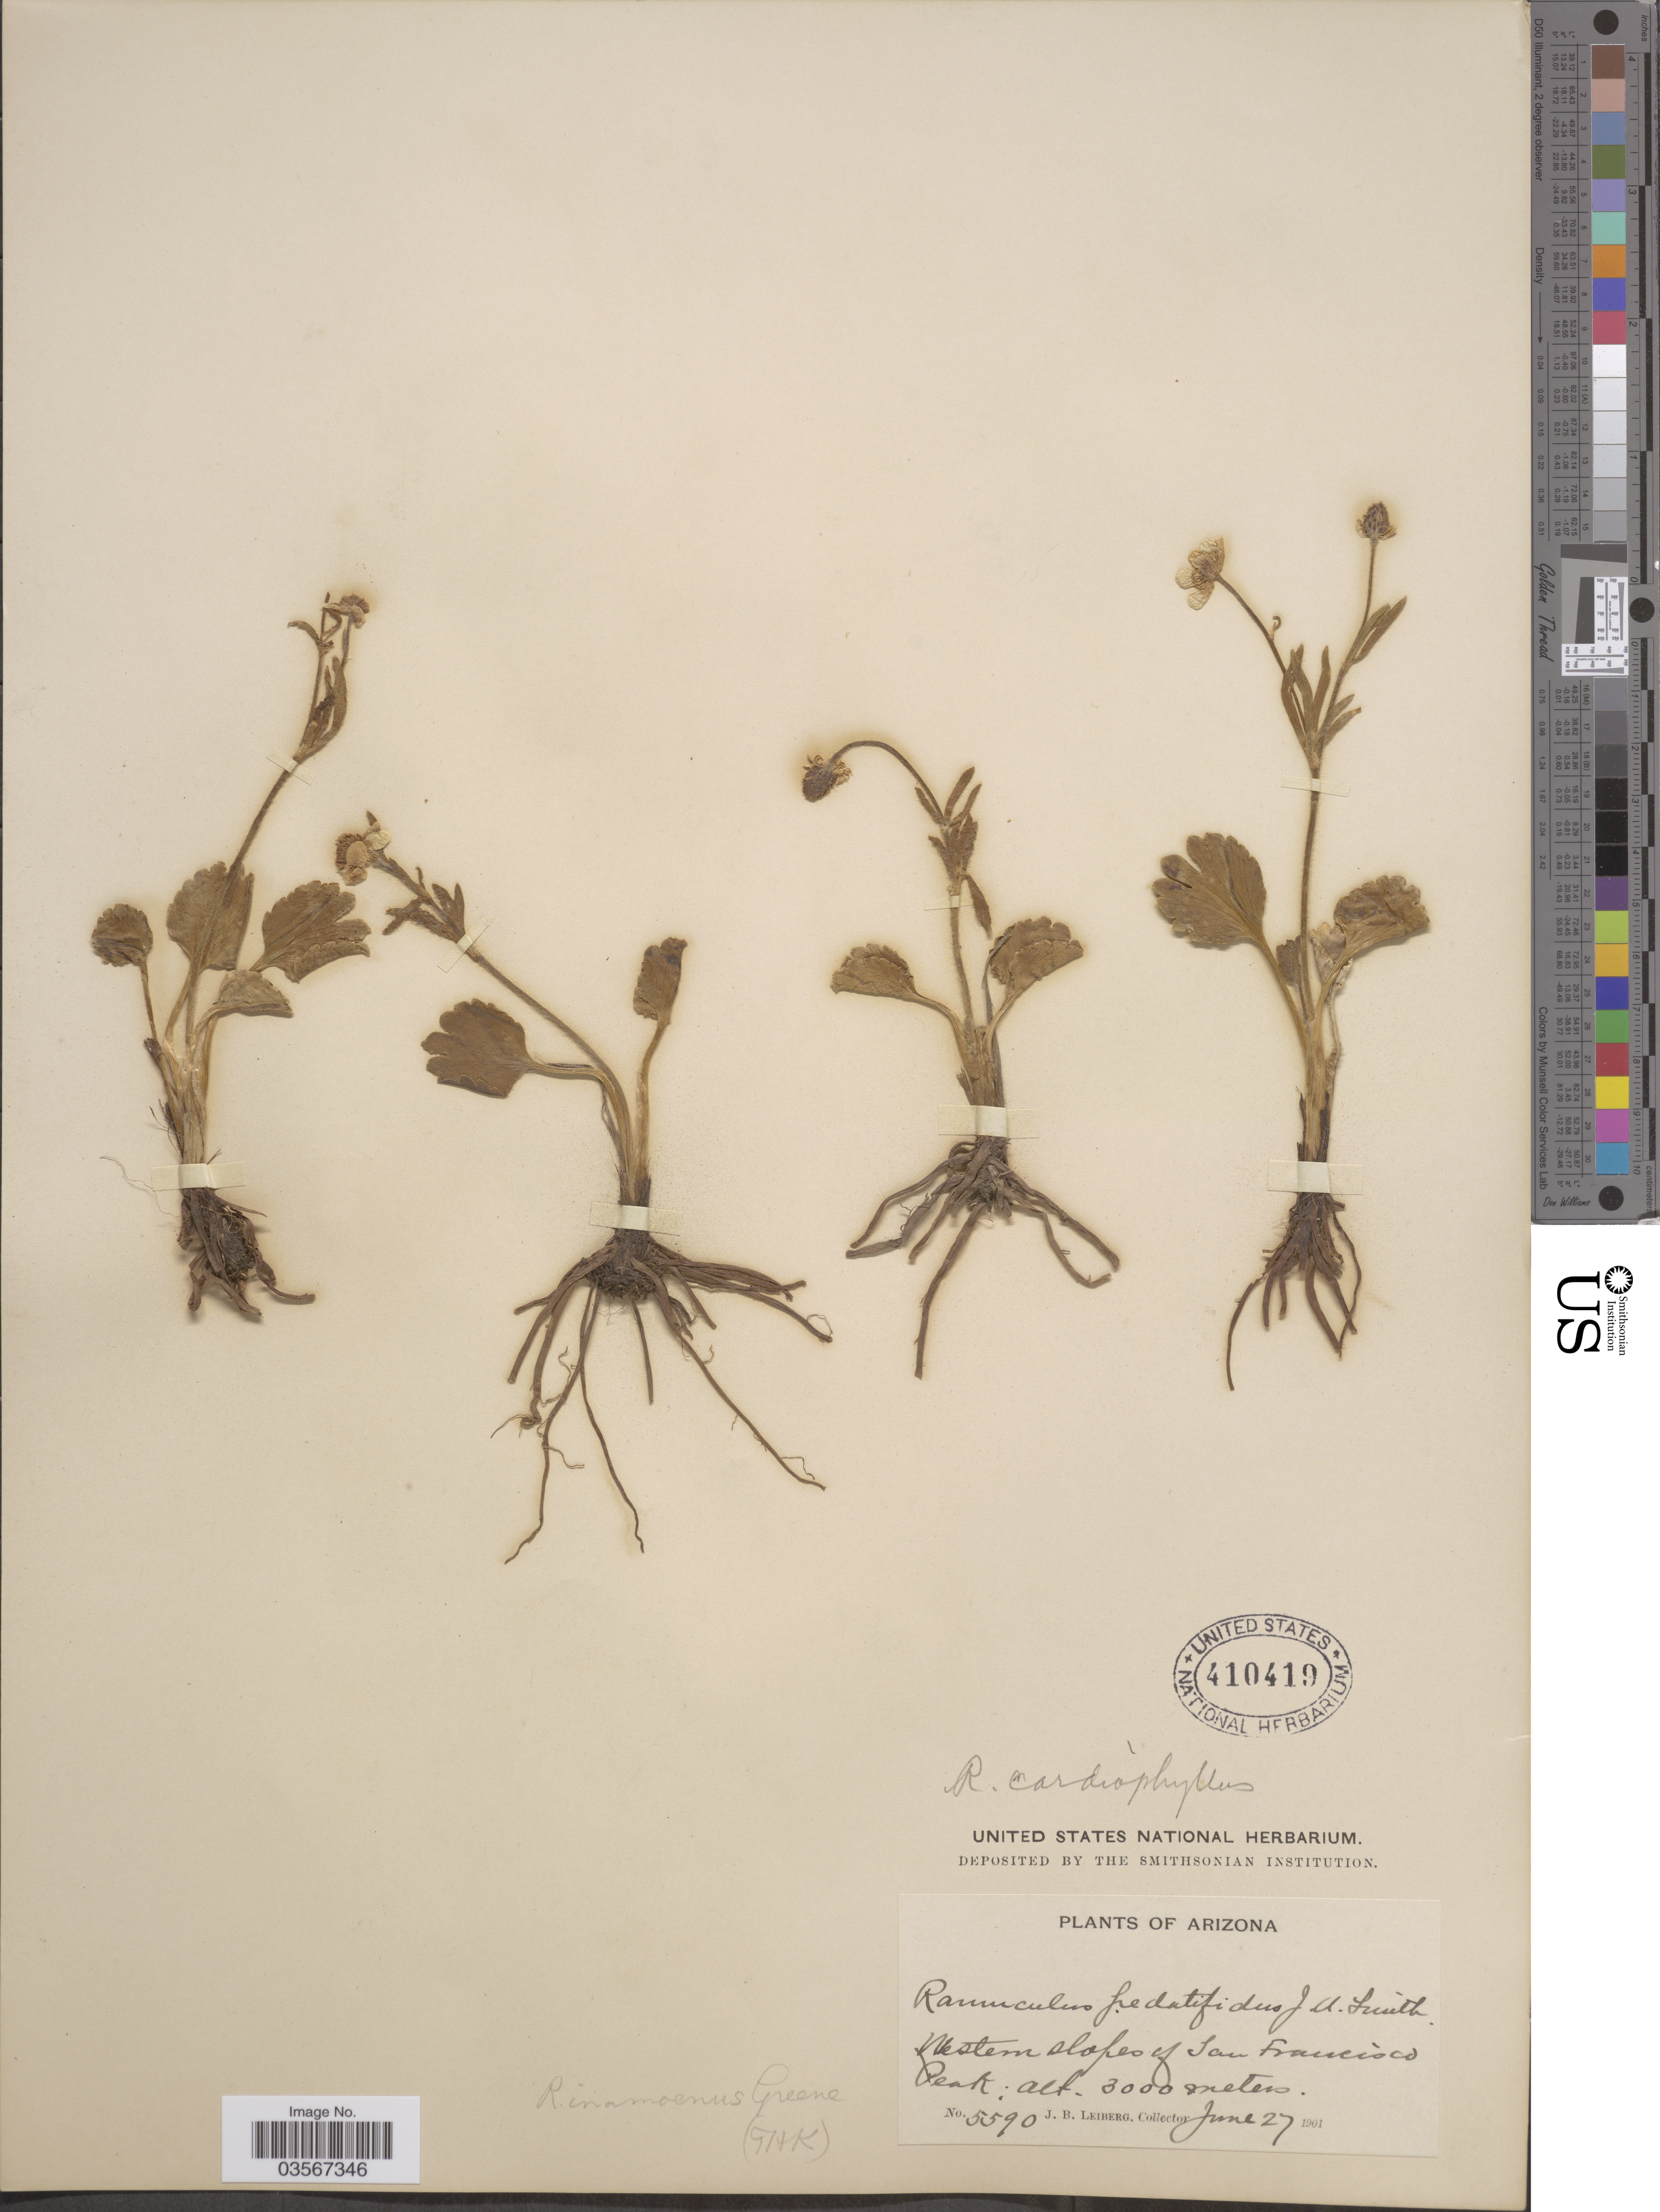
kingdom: Plantae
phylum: Tracheophyta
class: Magnoliopsida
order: Ranunculales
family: Ranunculaceae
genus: Ranunculus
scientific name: Ranunculus inamoenus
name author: Greene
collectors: J. B. Leiberg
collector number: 5590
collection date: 1901-06-27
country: United States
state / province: Arizona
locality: Western slopes of San Francisco Peak.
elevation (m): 3000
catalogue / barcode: US 410419